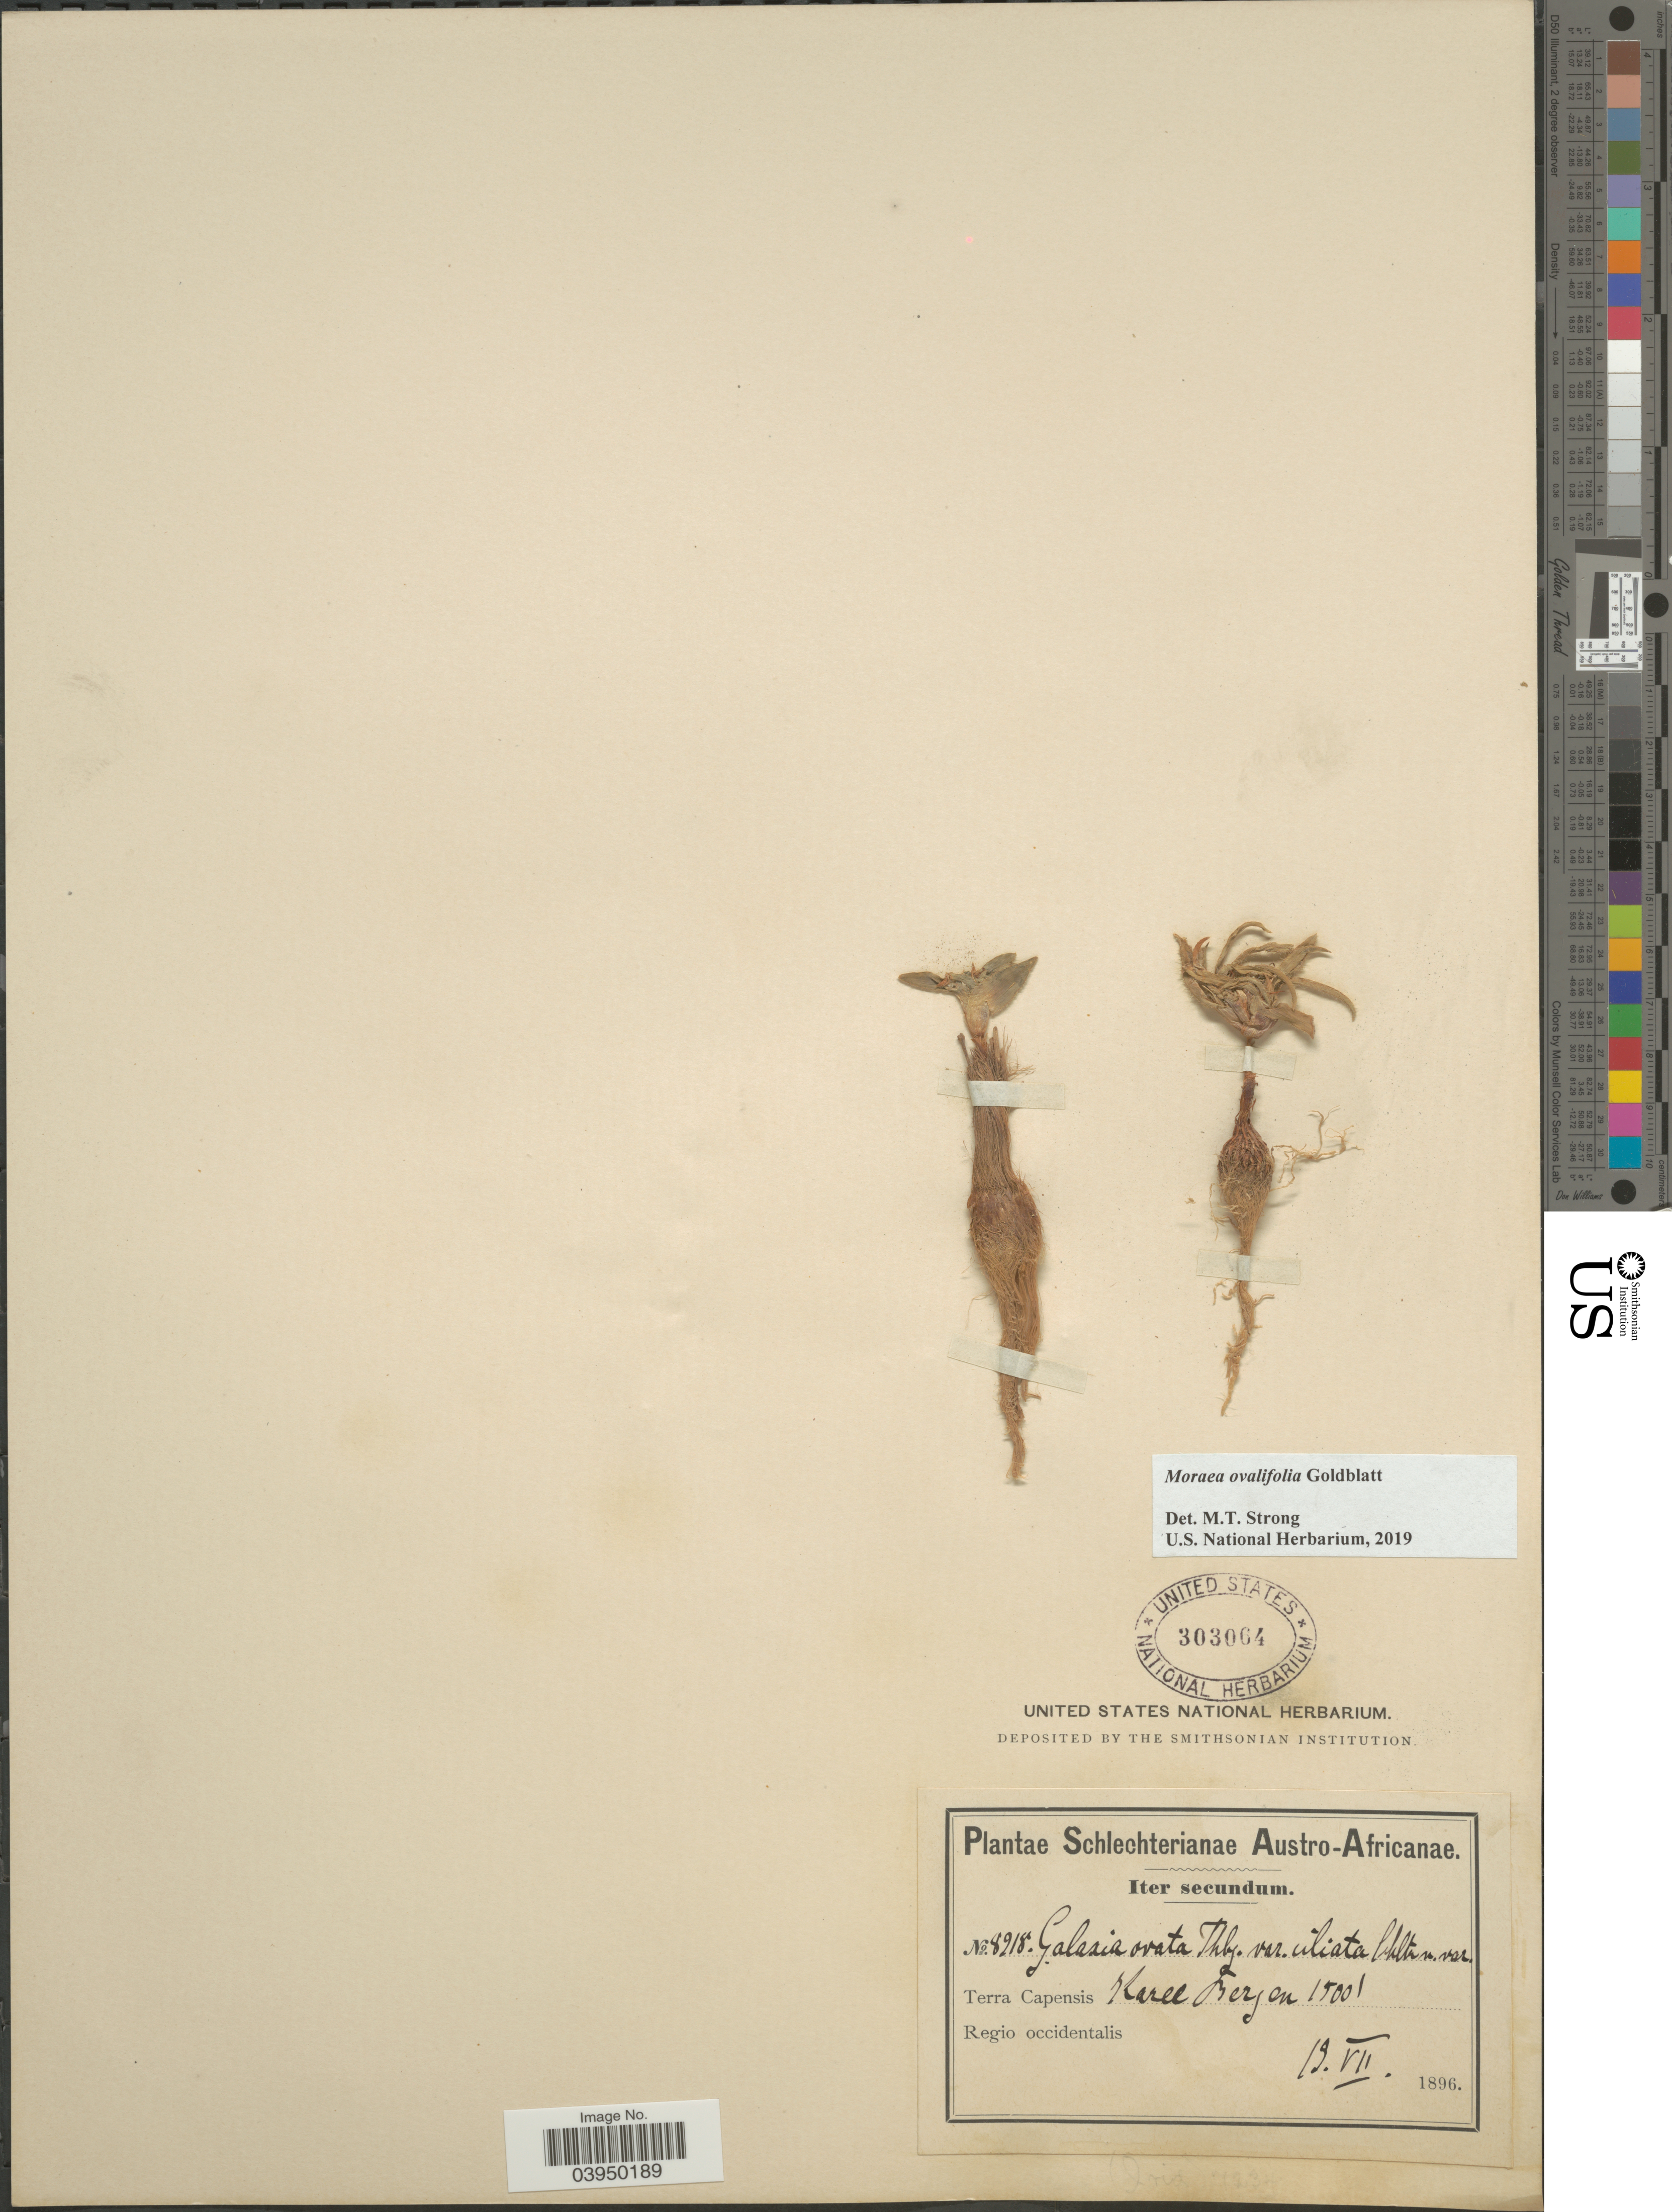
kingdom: Plantae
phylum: Tracheophyta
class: Liliopsida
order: Asparagales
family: Iridaceae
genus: Moraea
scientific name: Moraea ovalifolia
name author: Goldblatt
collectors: Schlechter, --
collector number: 8918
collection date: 1896-07-19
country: South Africa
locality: Austro-Africanae. Terra Capensis Karee Bergen. Regio occidentalis.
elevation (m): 457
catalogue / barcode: US 303064